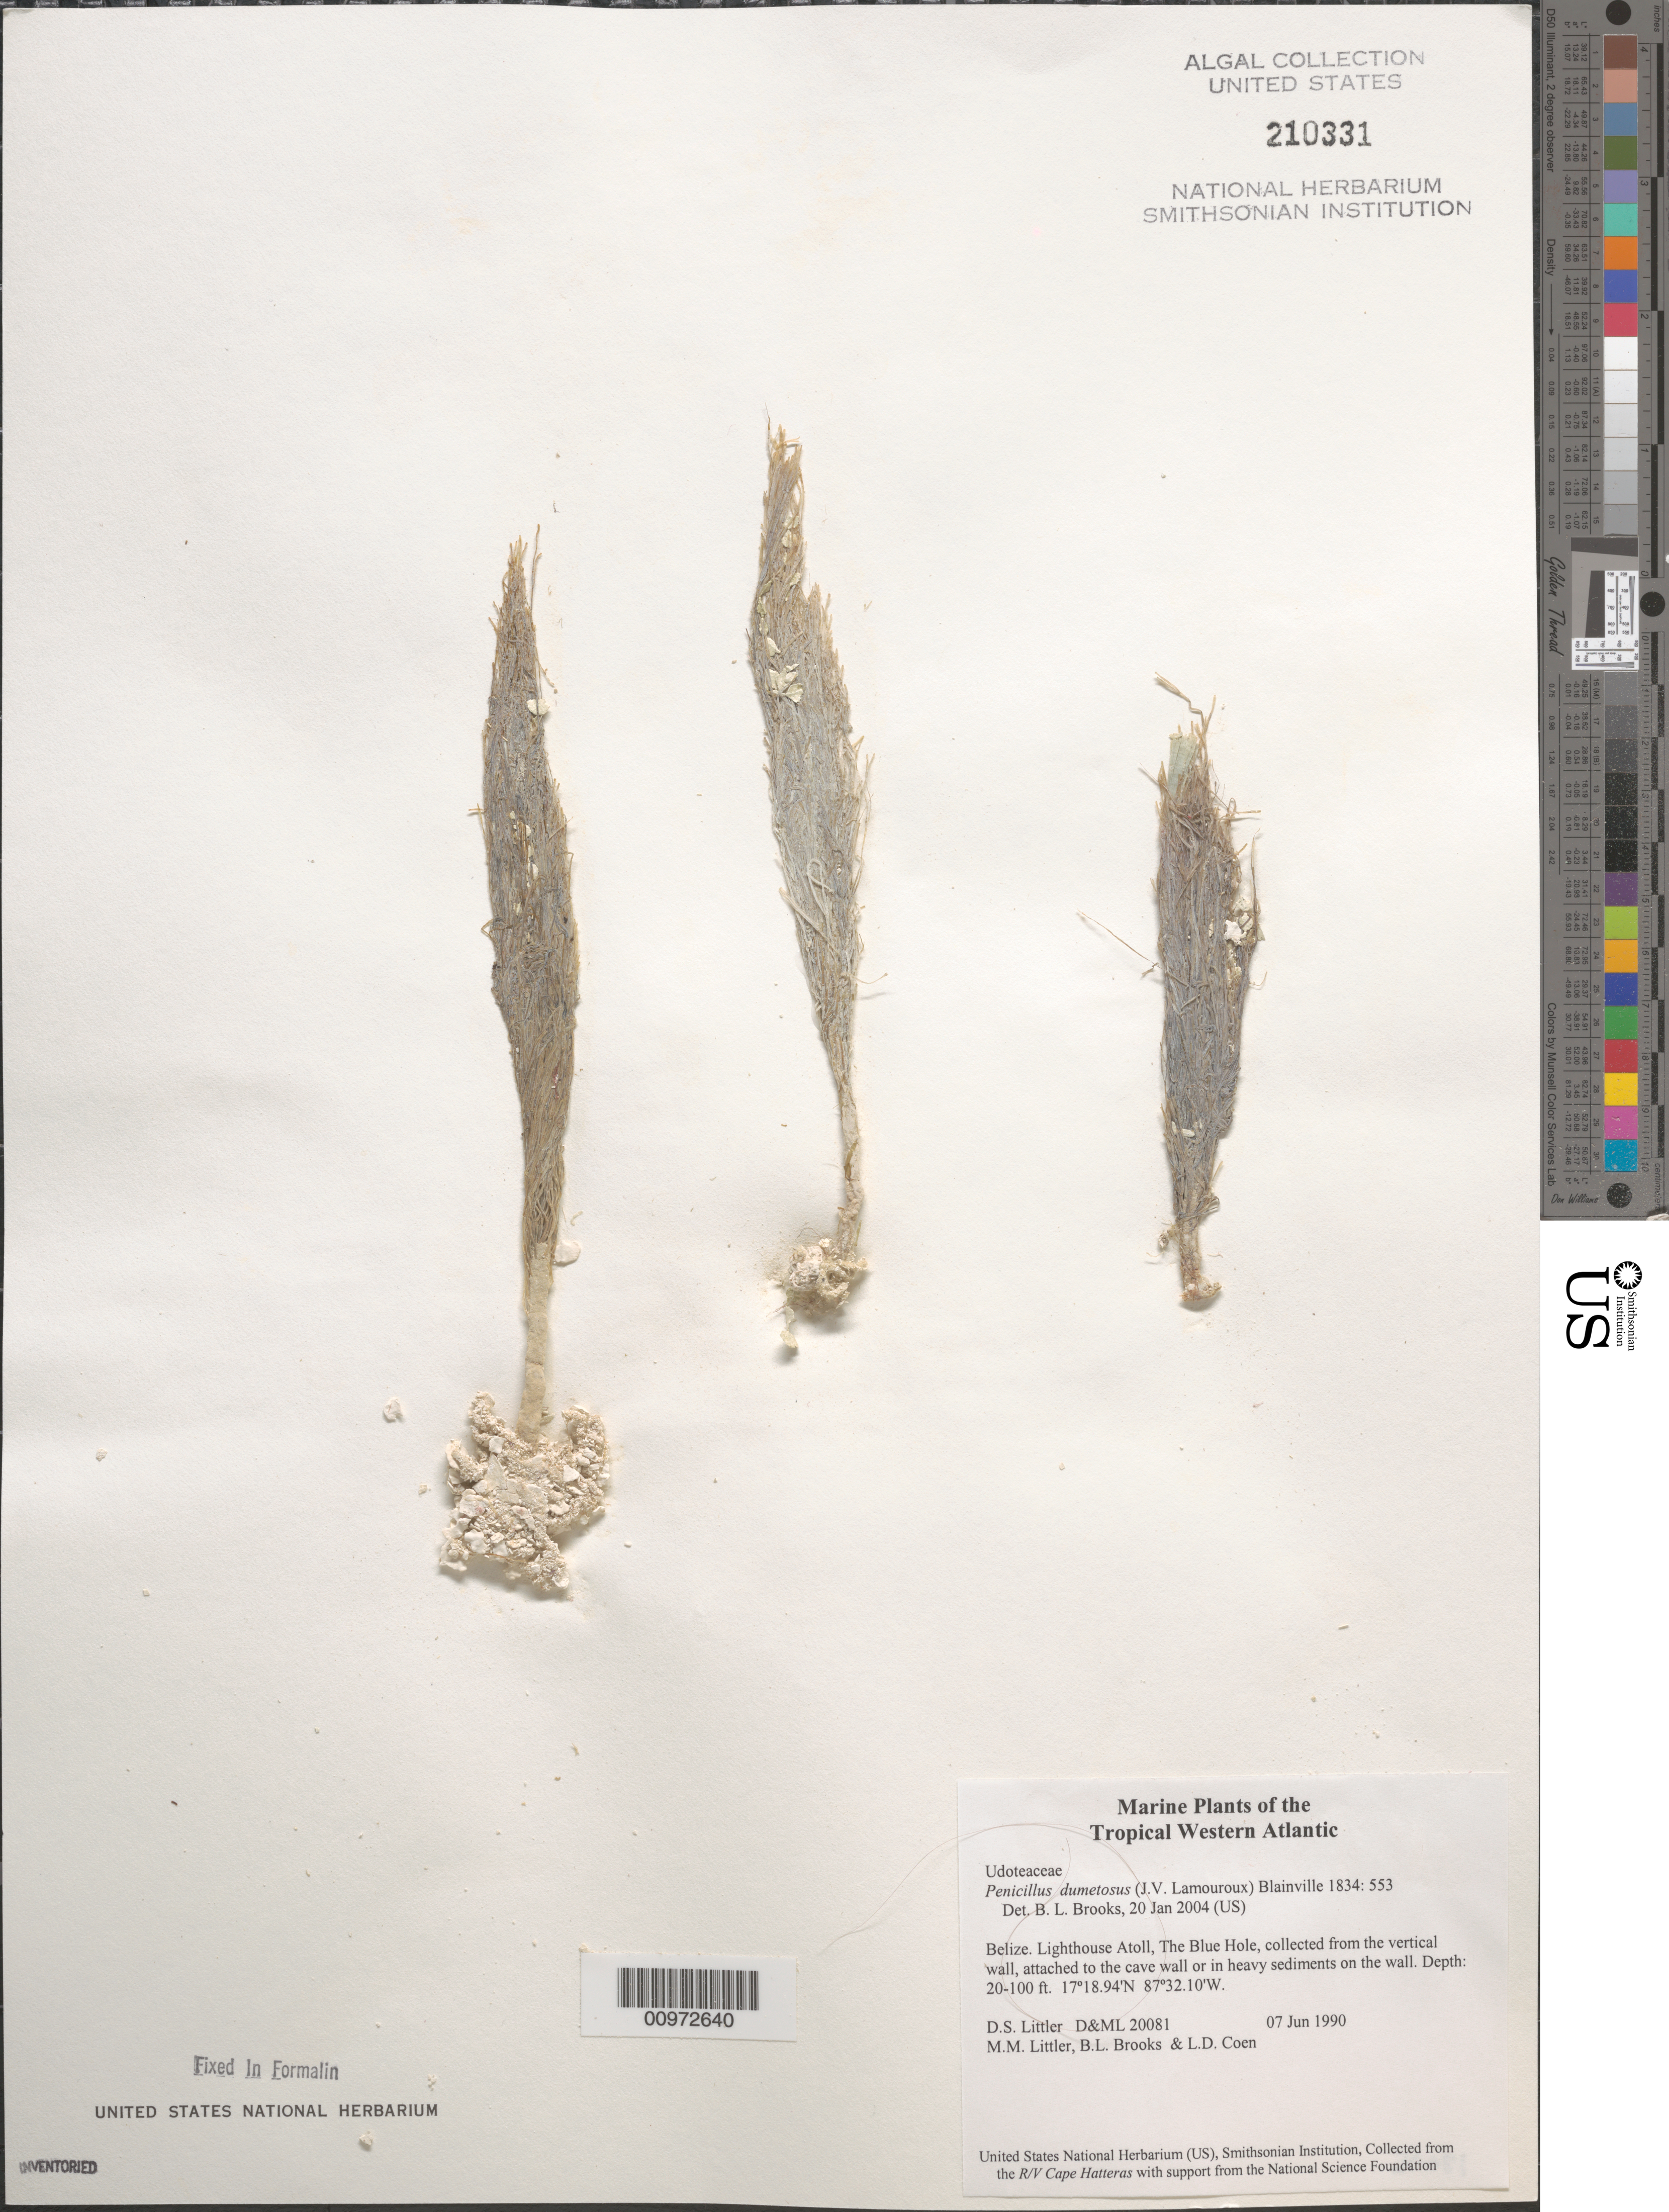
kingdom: Plantae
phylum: Chlorophyta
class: Ulvophyceae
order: Bryopsidales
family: Udoteaceae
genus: Penicillus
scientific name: Penicillus dumetosus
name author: (J.V.Lamouroux) Blainville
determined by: Brooks, B. L., (BOT), Smithsonian Institution - National Museum of Natural History (UNITED STATES)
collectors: D. S. Littler, M. M. Littler, B. Brooks & L. Coen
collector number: D&ML 20081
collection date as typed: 07 Jun 1990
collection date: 1990-06-07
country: Belize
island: Lighthouse Reef Atoll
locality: The Blue Hole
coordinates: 17 18.94'N, 87 32.10'W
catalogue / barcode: US 210331